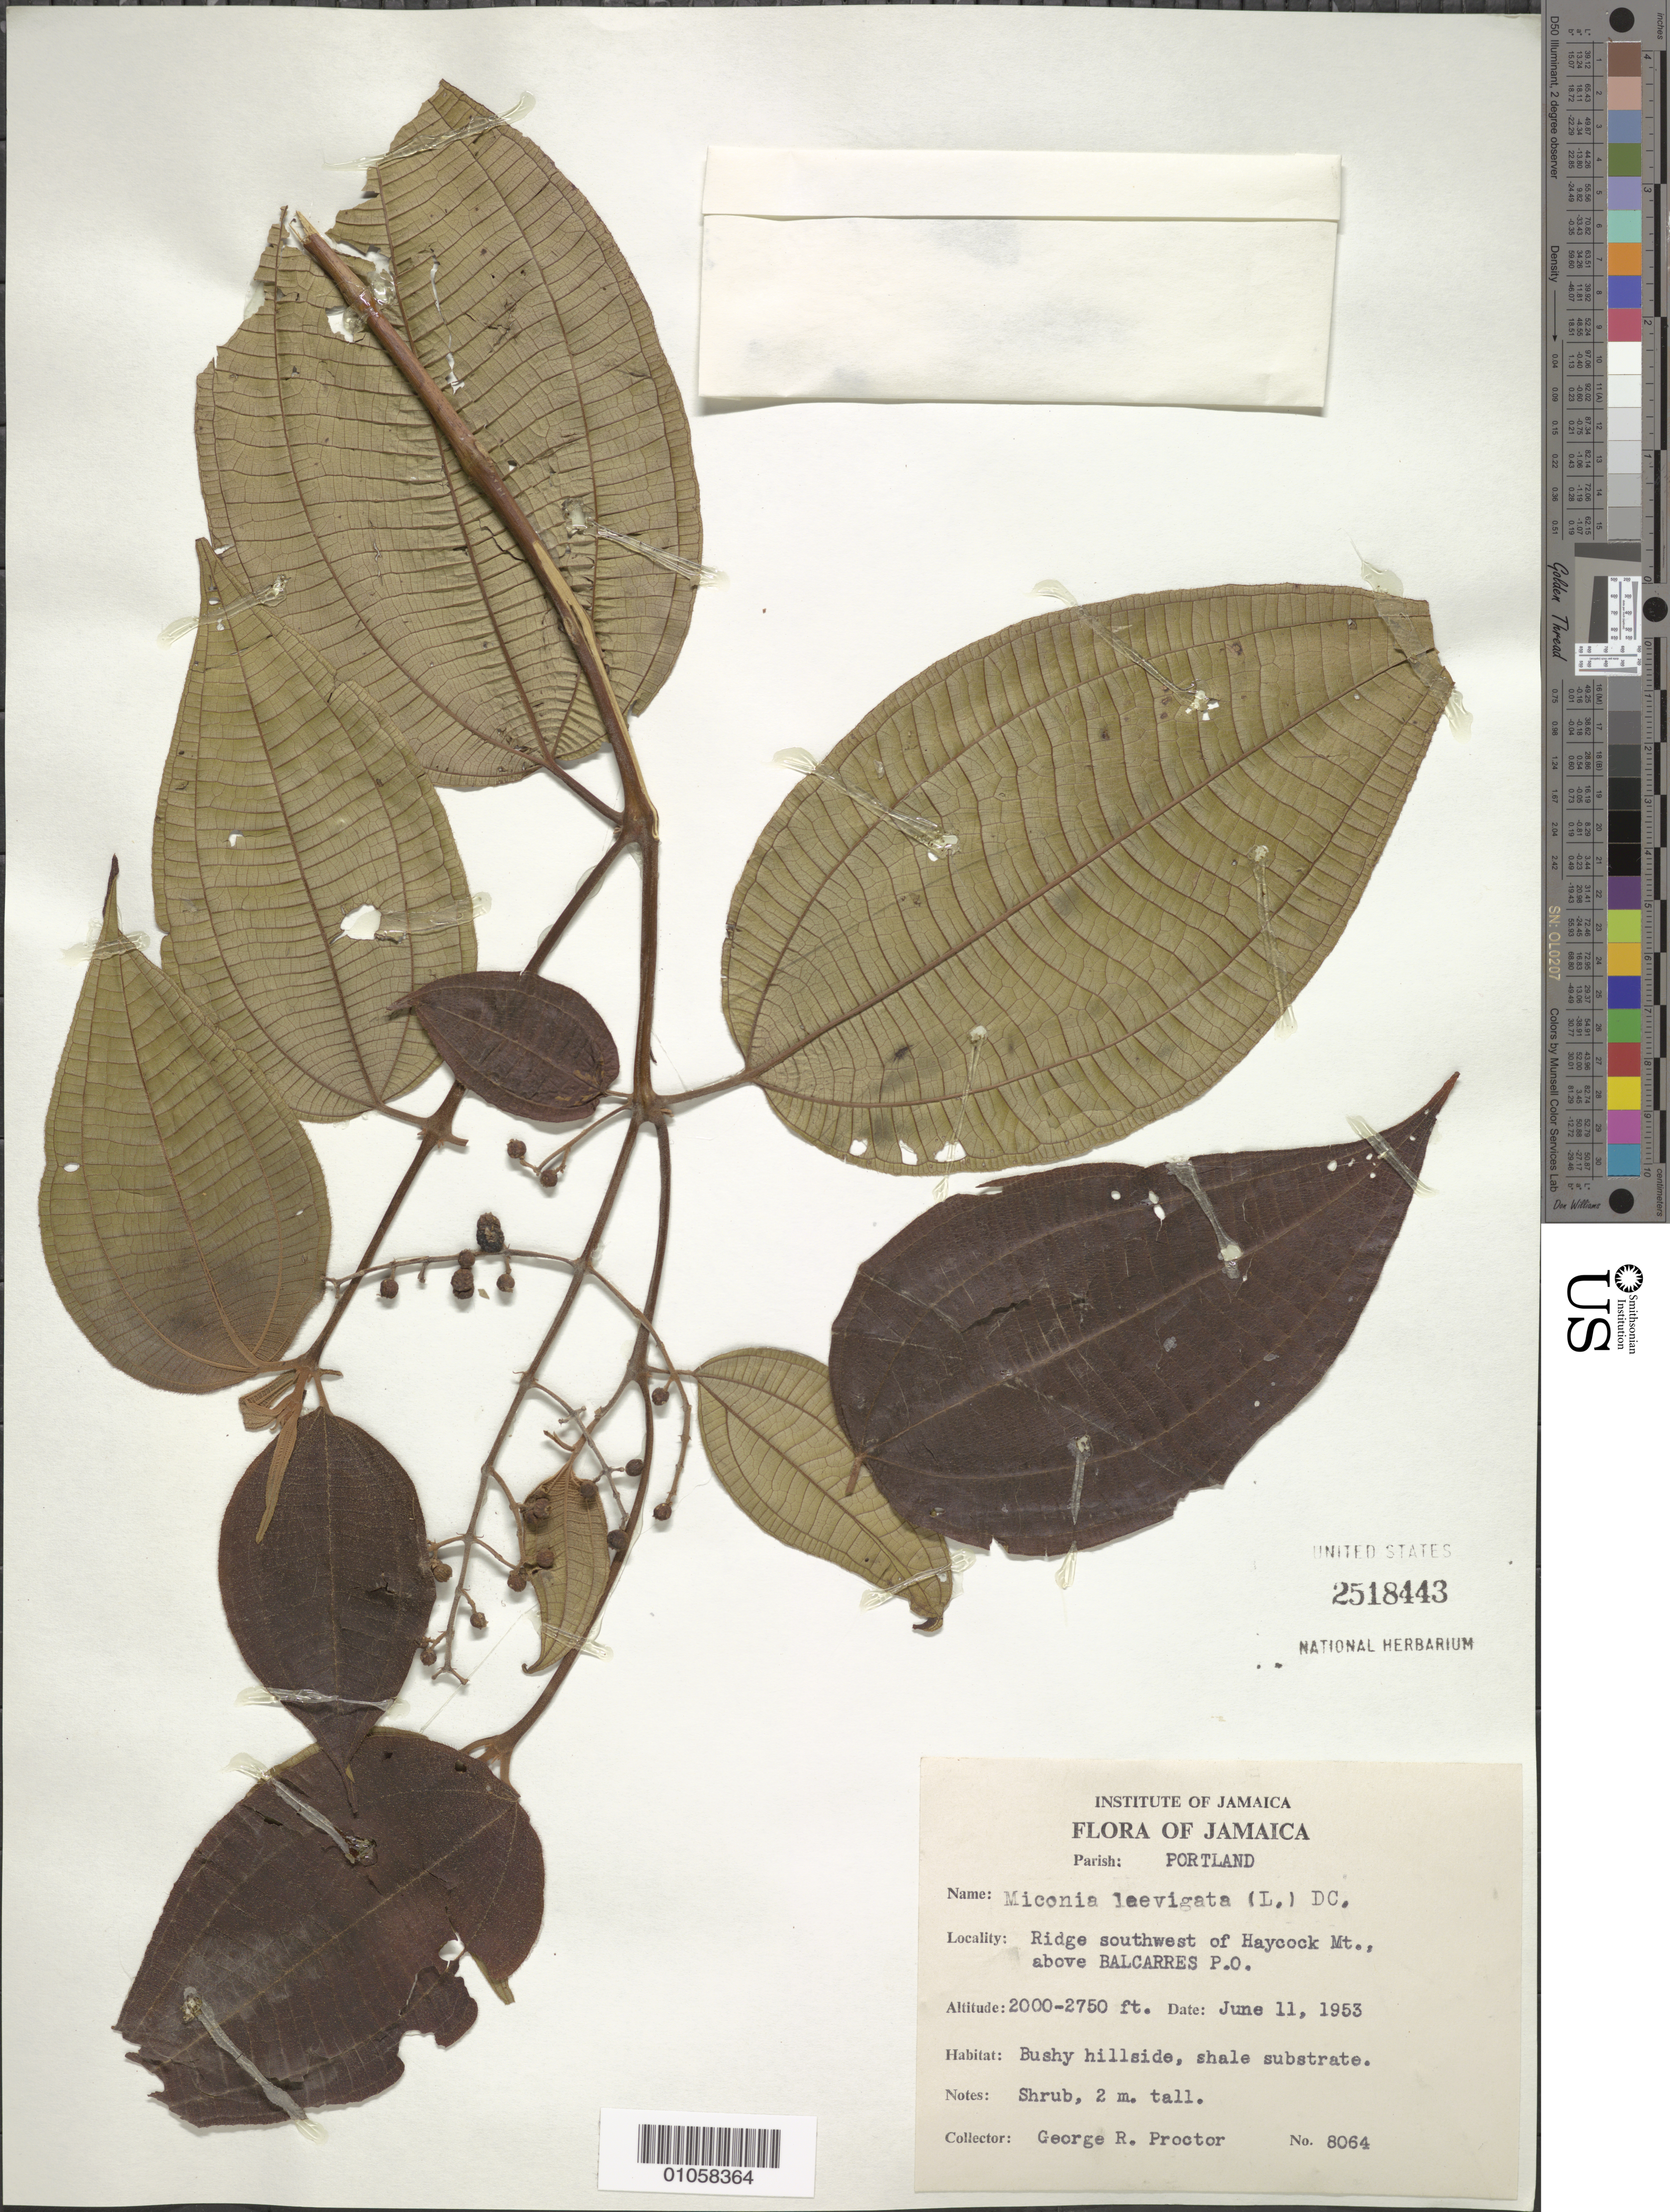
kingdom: Plantae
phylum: Tracheophyta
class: Magnoliopsida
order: Myrtales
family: Melastomataceae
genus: Miconia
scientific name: Miconia laevigata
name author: (L.) D. Don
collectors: G. R. Proctor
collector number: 8064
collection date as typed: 11 Jun 1953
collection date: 1953-06-11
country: Jamaica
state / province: Portland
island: Jamaica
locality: Haycock Mt., ridge SW of, above Balcarres P.O.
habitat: Bushy hillside, shale substrate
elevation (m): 610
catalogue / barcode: US 2518443